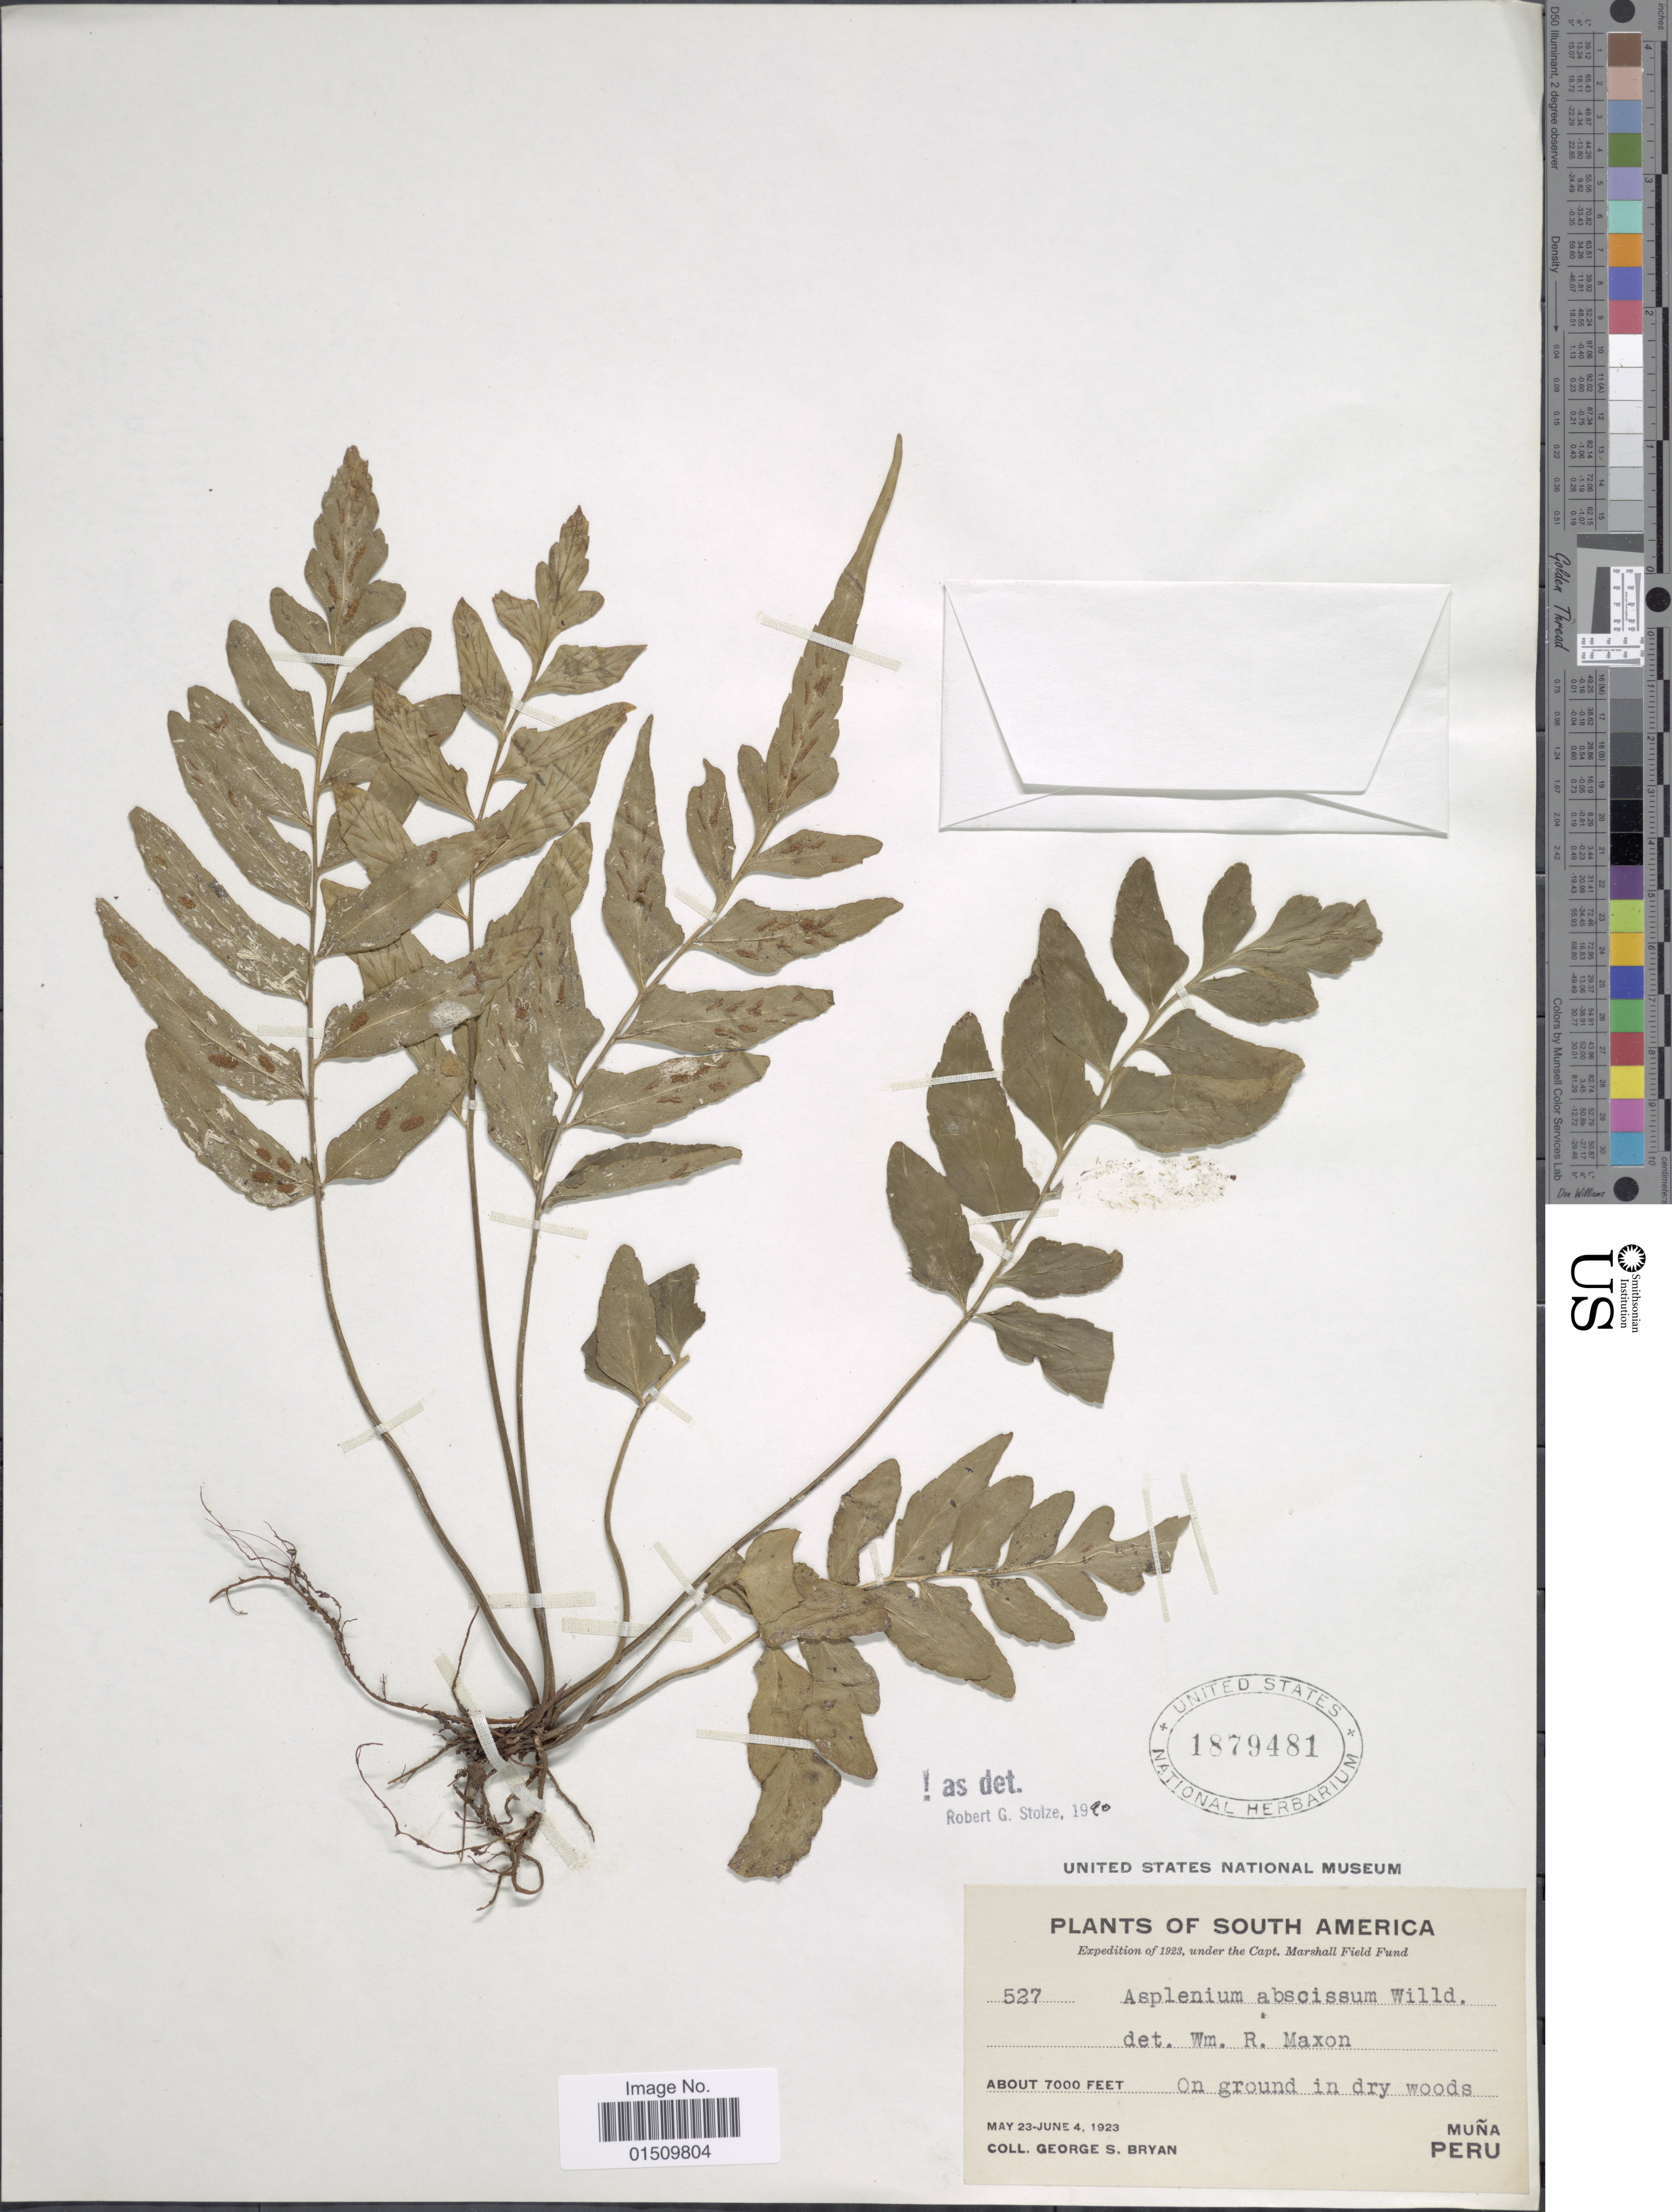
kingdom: Plantae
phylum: Tracheophyta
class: Polypodiopsida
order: Polypodiales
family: Aspleniaceae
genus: Asplenium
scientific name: Asplenium abscissum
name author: Willd.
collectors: G. S. Bryan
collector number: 527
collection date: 1923-05-23/1923-06-04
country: Peru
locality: South America, Muna, Peru.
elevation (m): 2134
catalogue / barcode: US 1879481